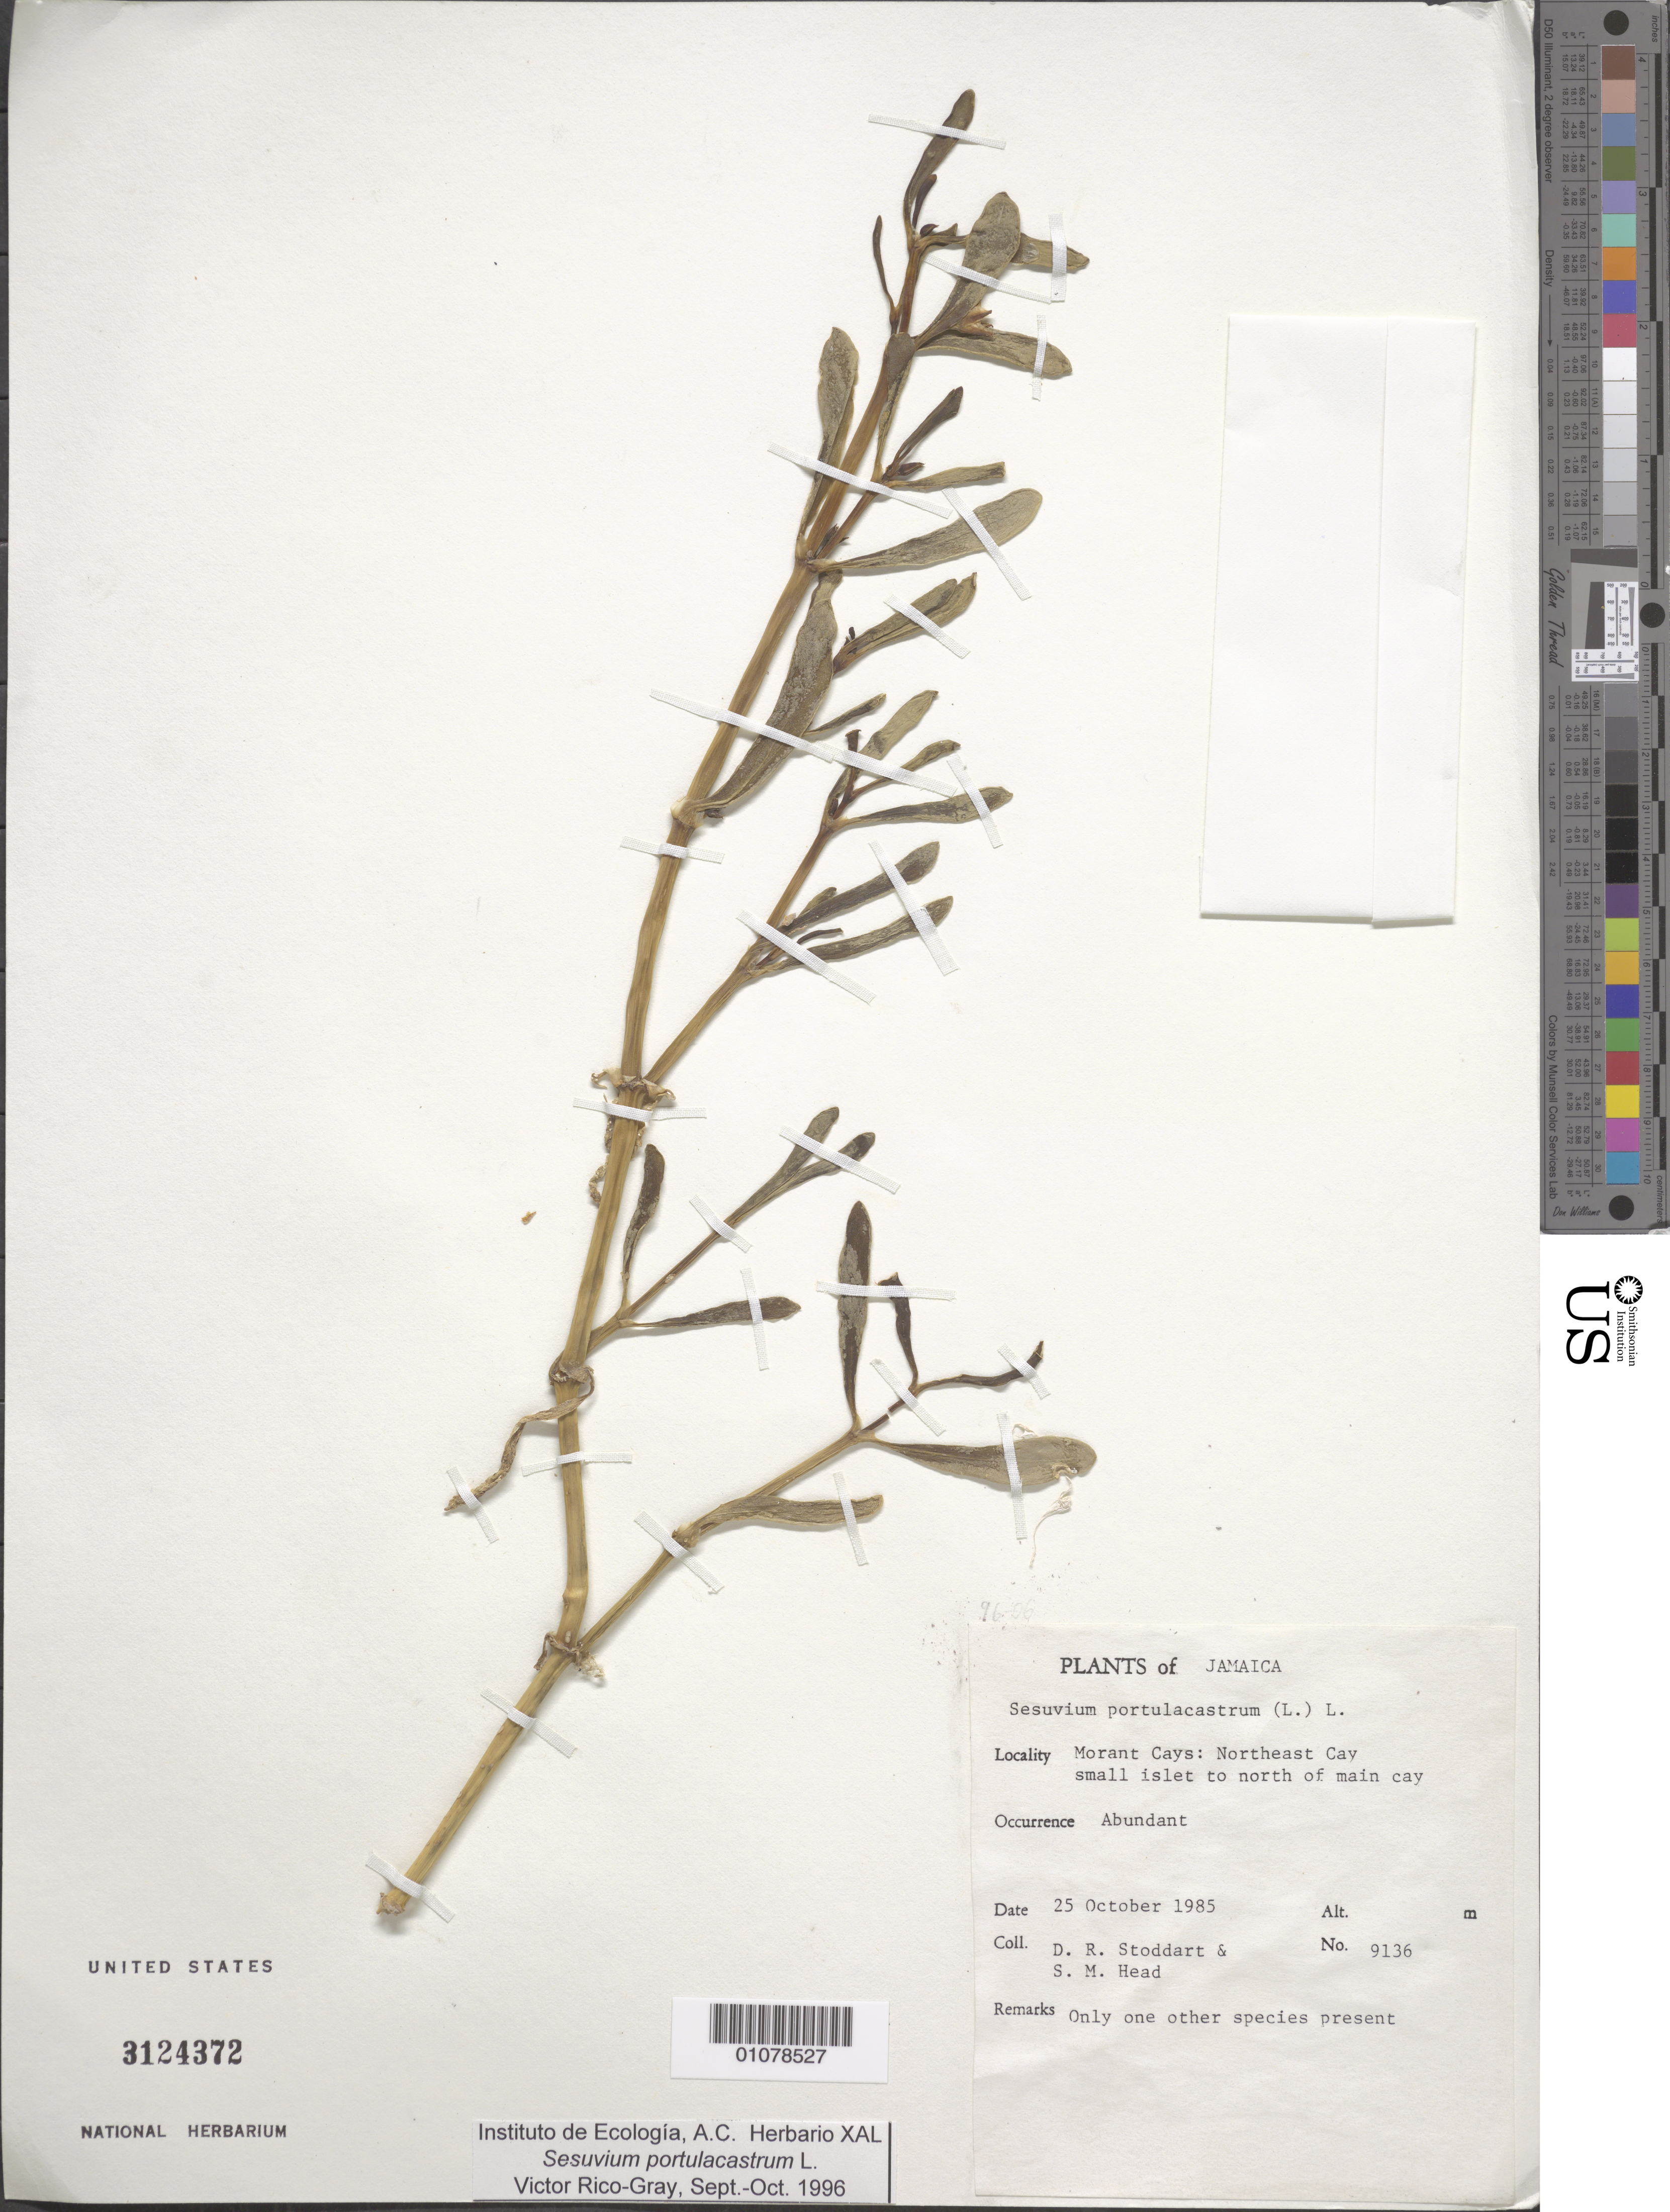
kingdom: Plantae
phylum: Tracheophyta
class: Magnoliopsida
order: Caryophyllales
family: Aizoaceae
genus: Sesuvium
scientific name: Sesuvium portulacastrum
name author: (L.) L.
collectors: D. R. Stoddart & S. Head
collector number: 9136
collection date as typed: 25 Oct 1985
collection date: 1985-10-25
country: Jamaica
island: Jamaica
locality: Morant Cays: Northeast Cay. Small islet to the N of main cay.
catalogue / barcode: US 3124372